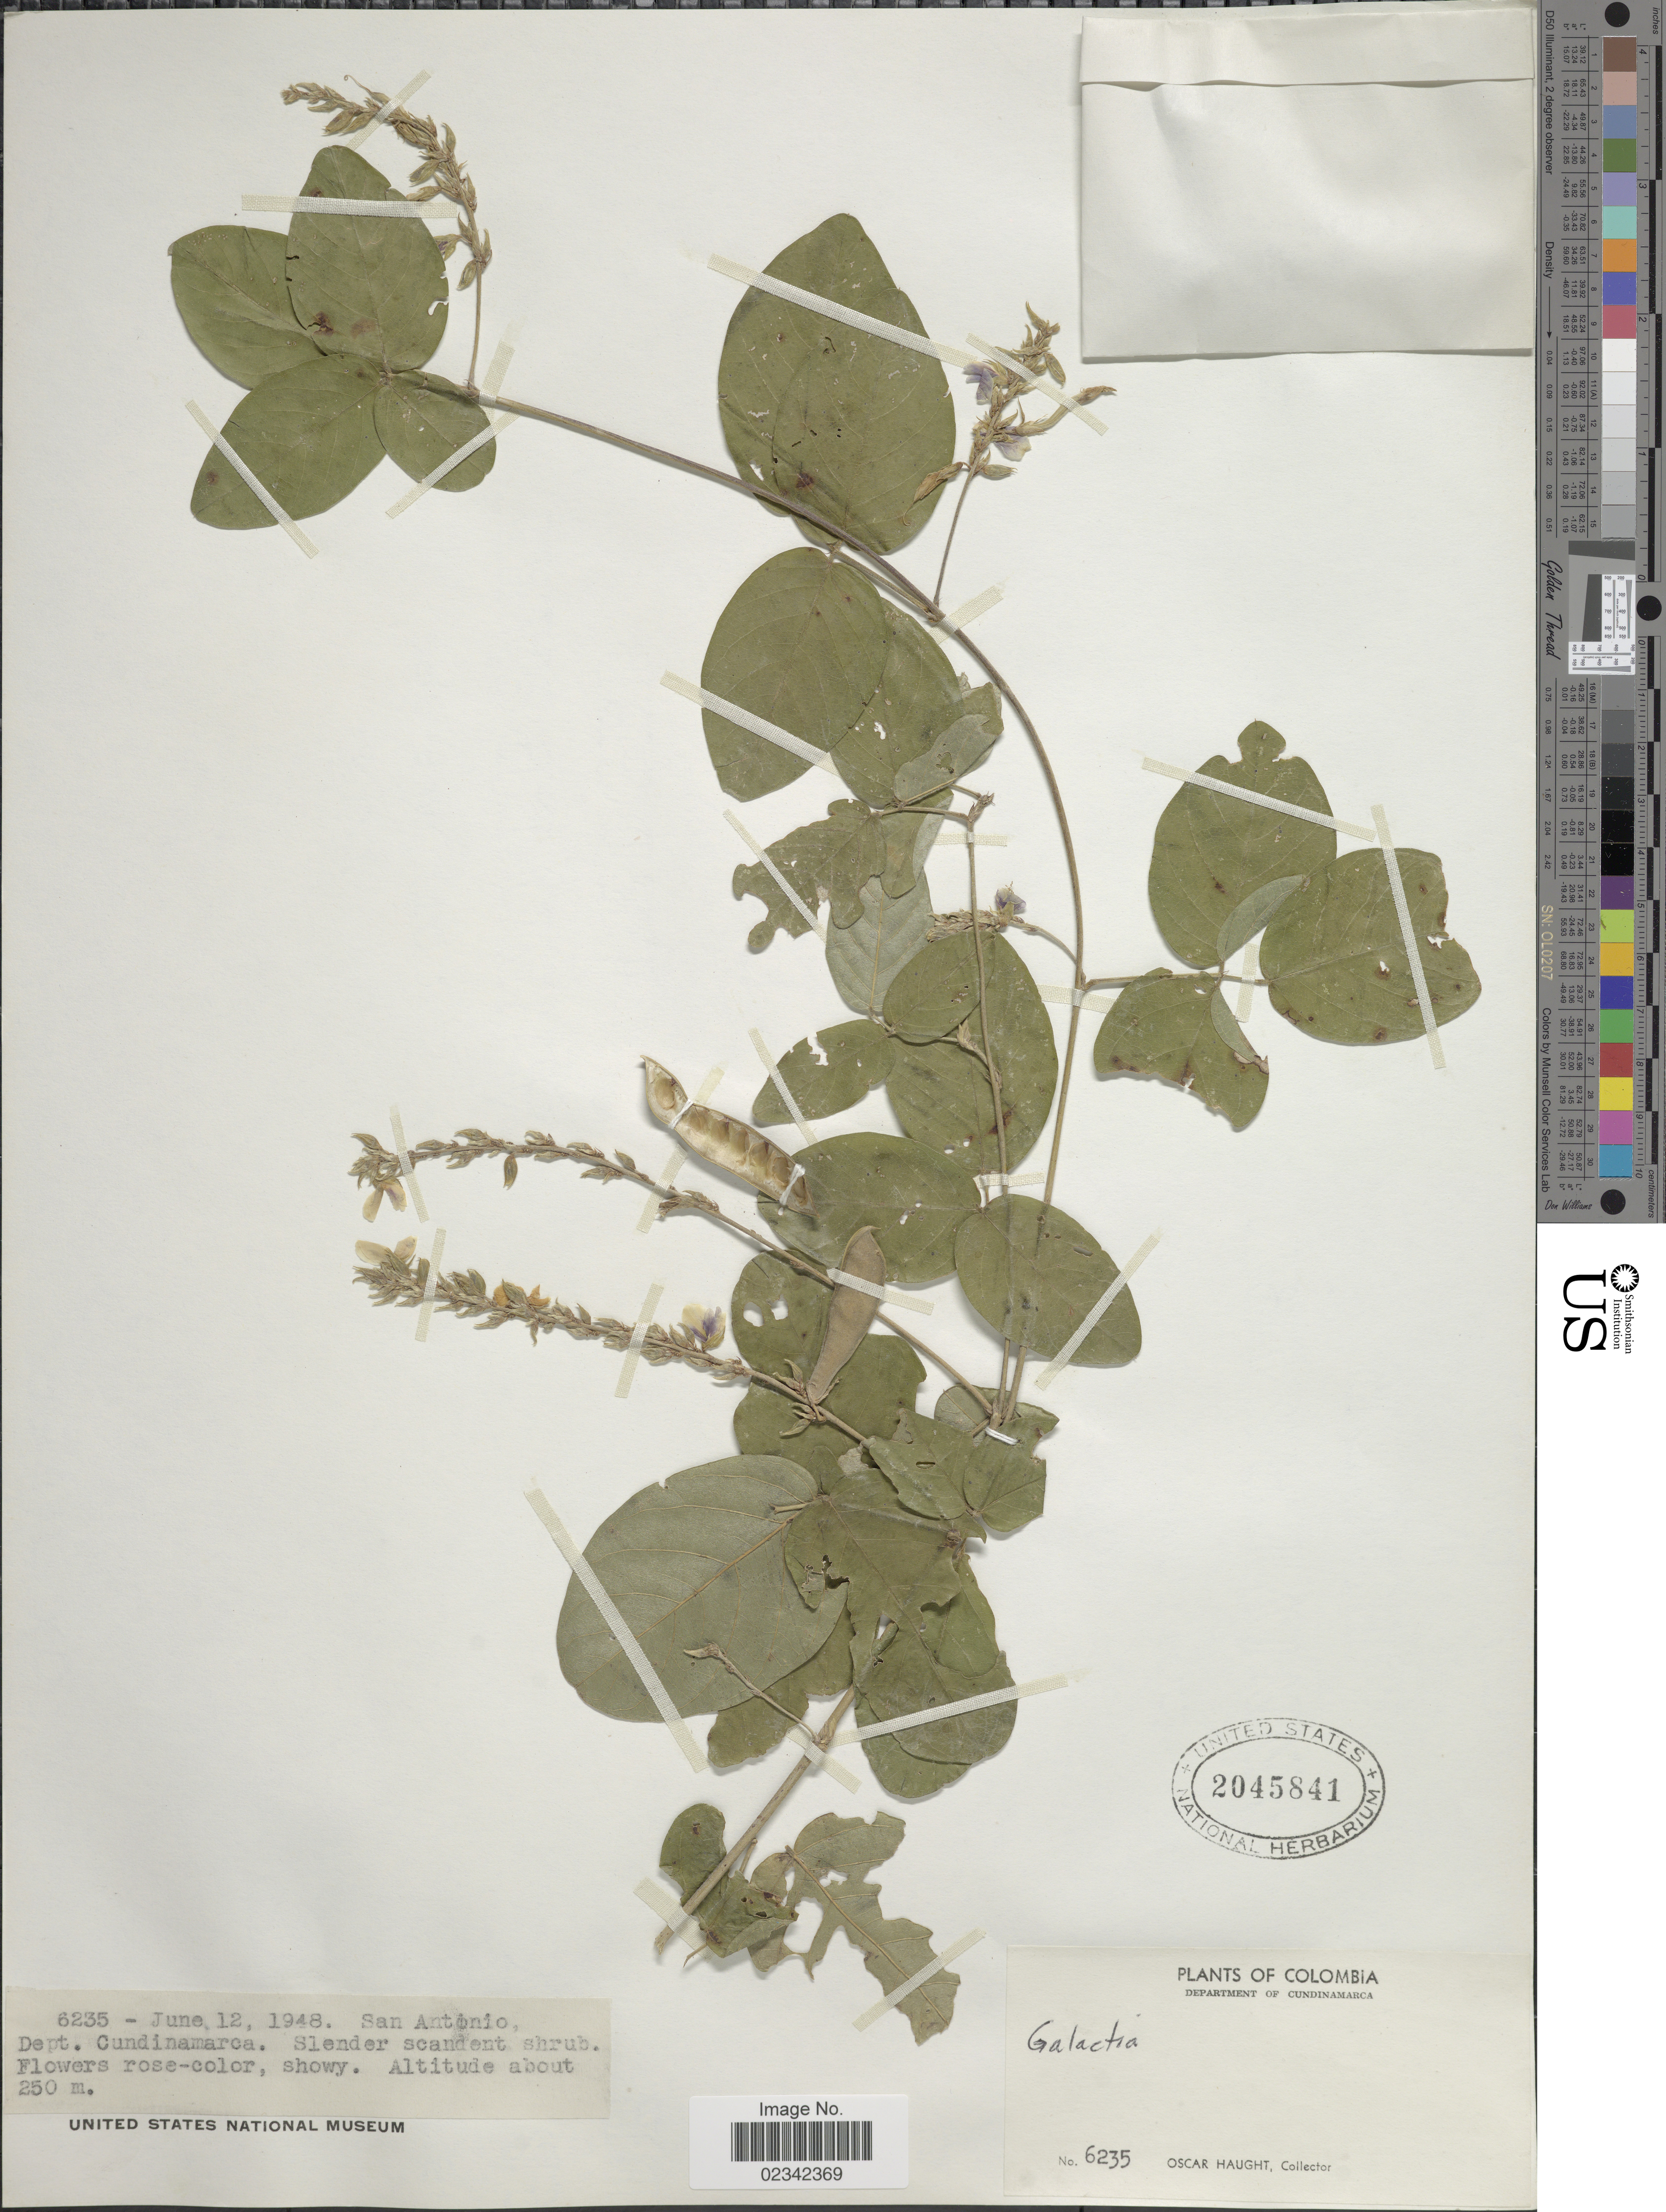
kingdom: Plantae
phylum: Tracheophyta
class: Magnoliopsida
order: Fabales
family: Fabaceae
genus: Galactia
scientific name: Galactia striata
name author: (Jacq.) Urb.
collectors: O. Haught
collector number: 6235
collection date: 1948-06-12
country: Colombia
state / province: Cundinamarca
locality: San Antonio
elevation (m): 250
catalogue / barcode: US 2045841